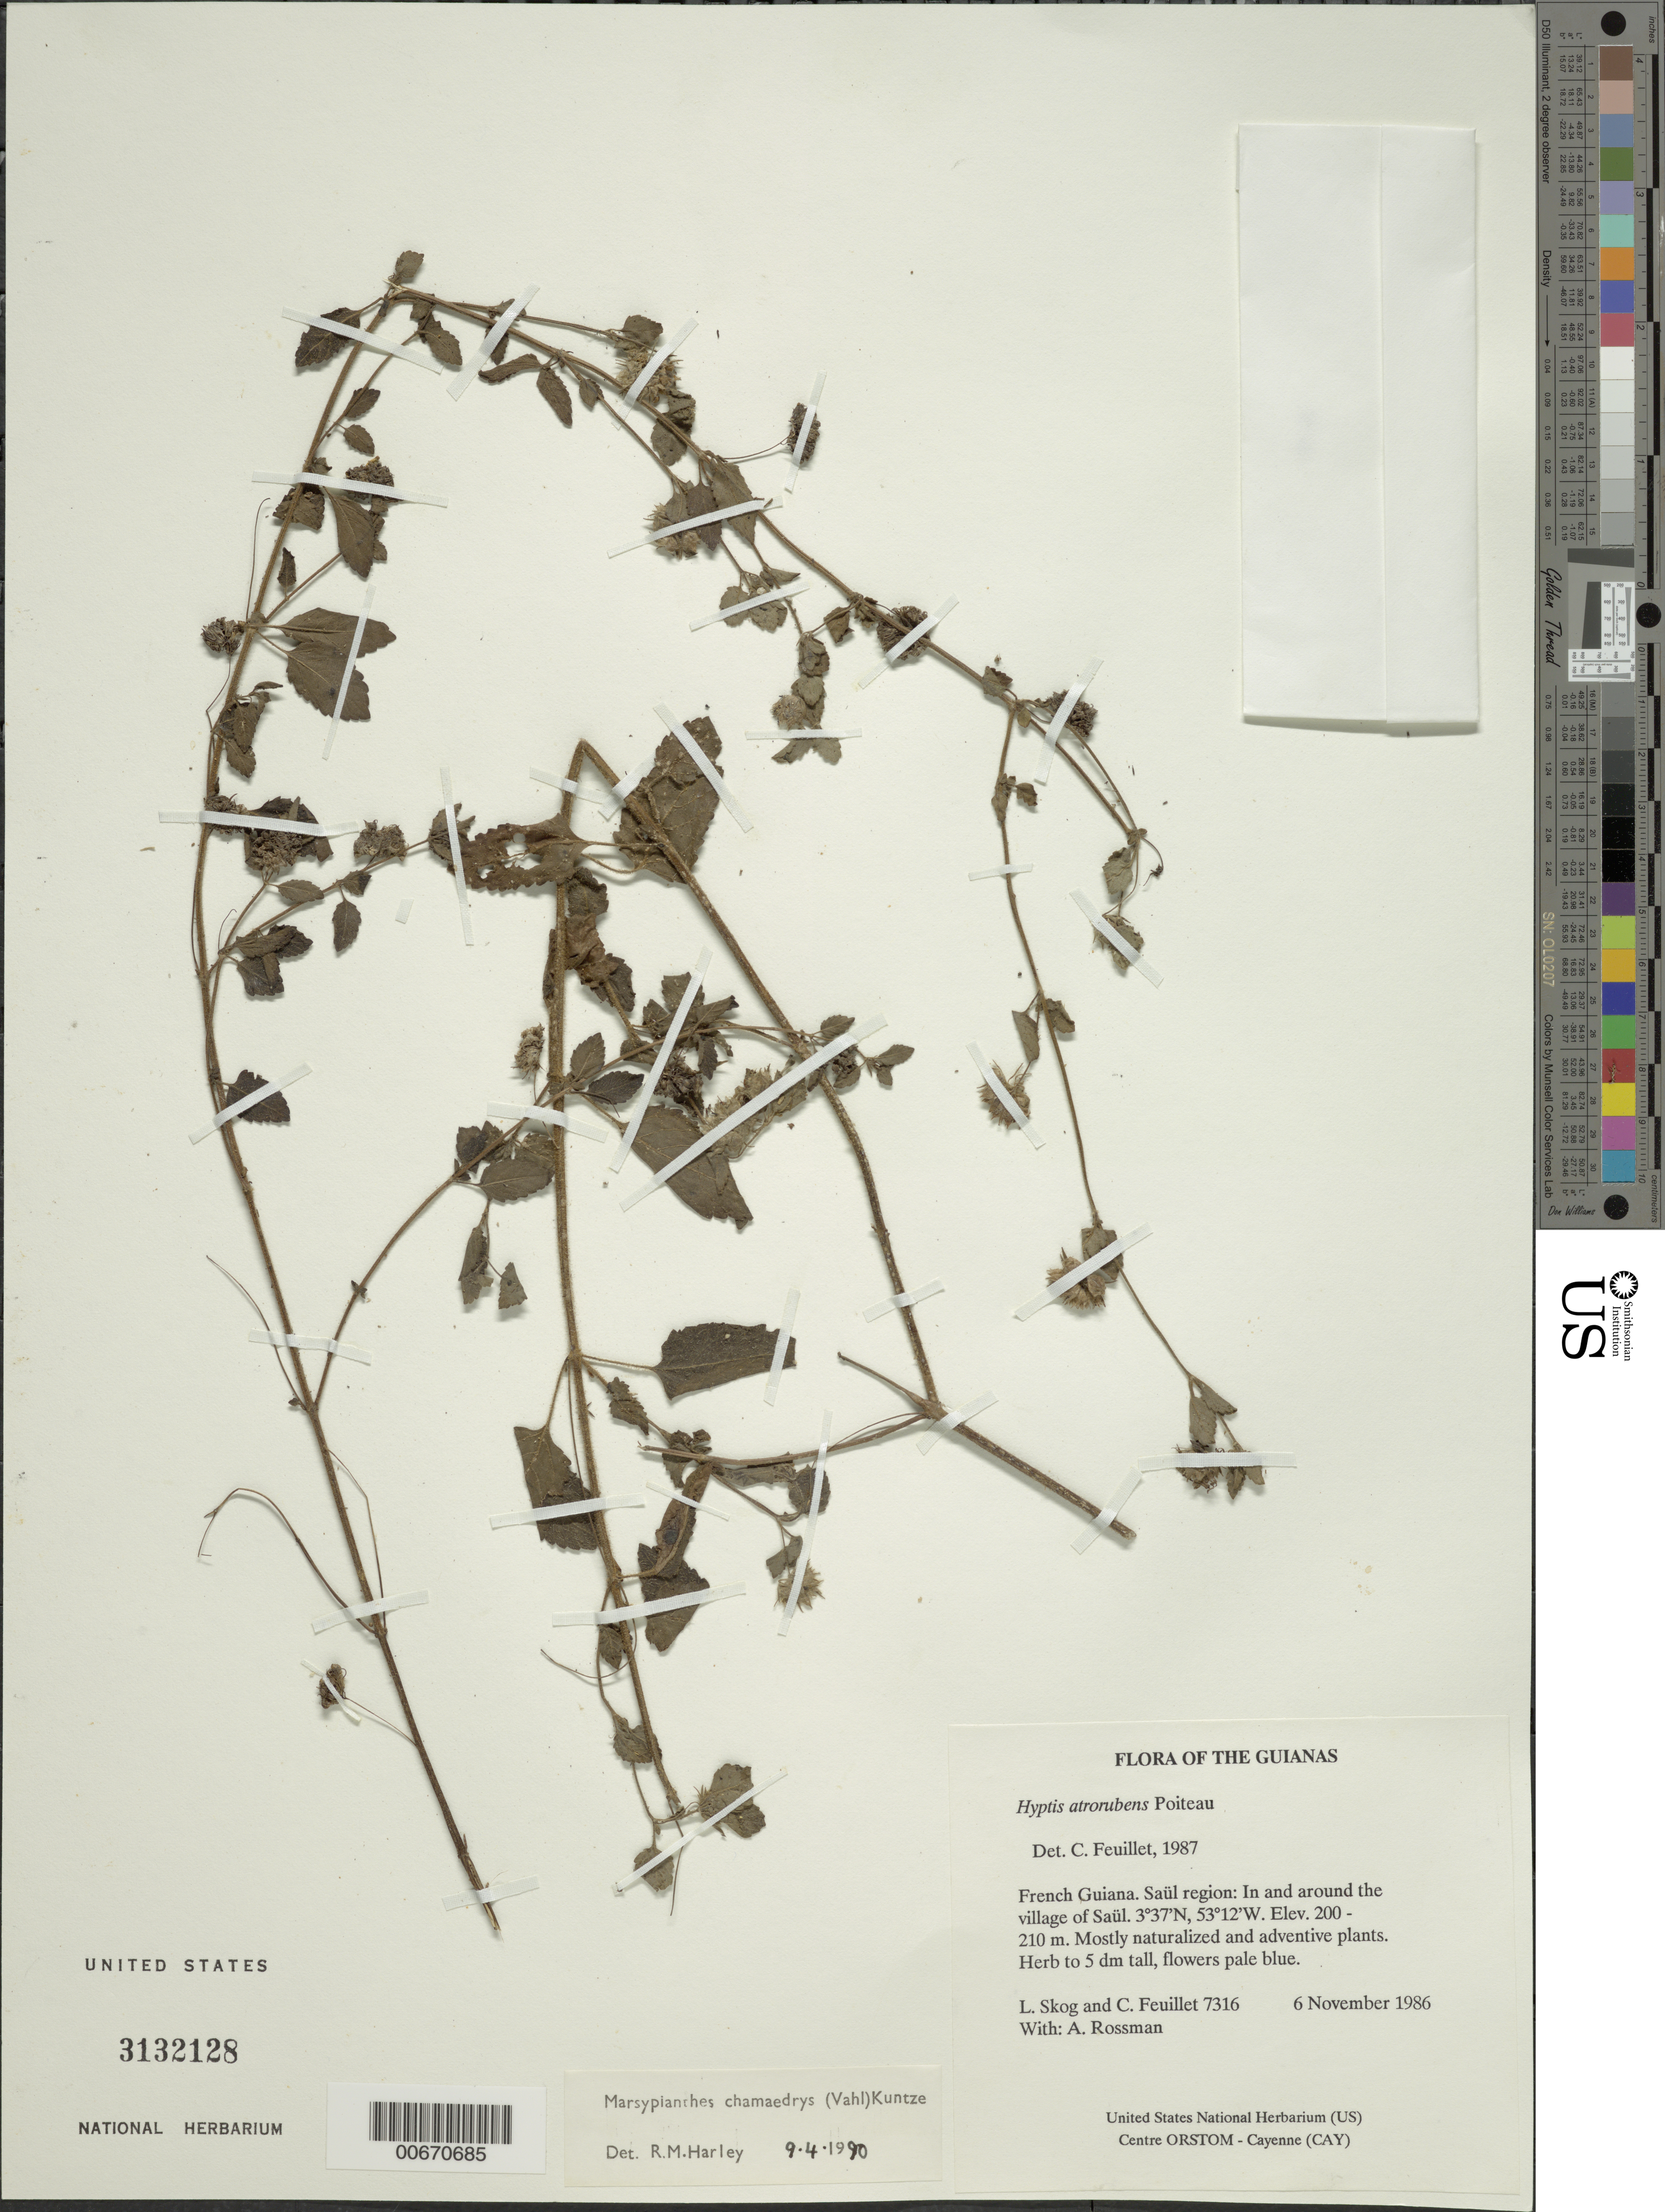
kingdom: Plantae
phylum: Tracheophyta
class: Magnoliopsida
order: Lamiales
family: Lamiaceae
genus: Hyptis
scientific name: Hyptis atrorubens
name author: Poit.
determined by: Feuillet, C.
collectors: L. E. Skog, C. Feuillet & A. Rossman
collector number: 7316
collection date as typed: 6 November 1986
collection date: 1986-11-06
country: French Guiana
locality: Saül. In and around the village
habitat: Mostly naturalized and adventive plants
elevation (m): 200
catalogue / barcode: US 3132128